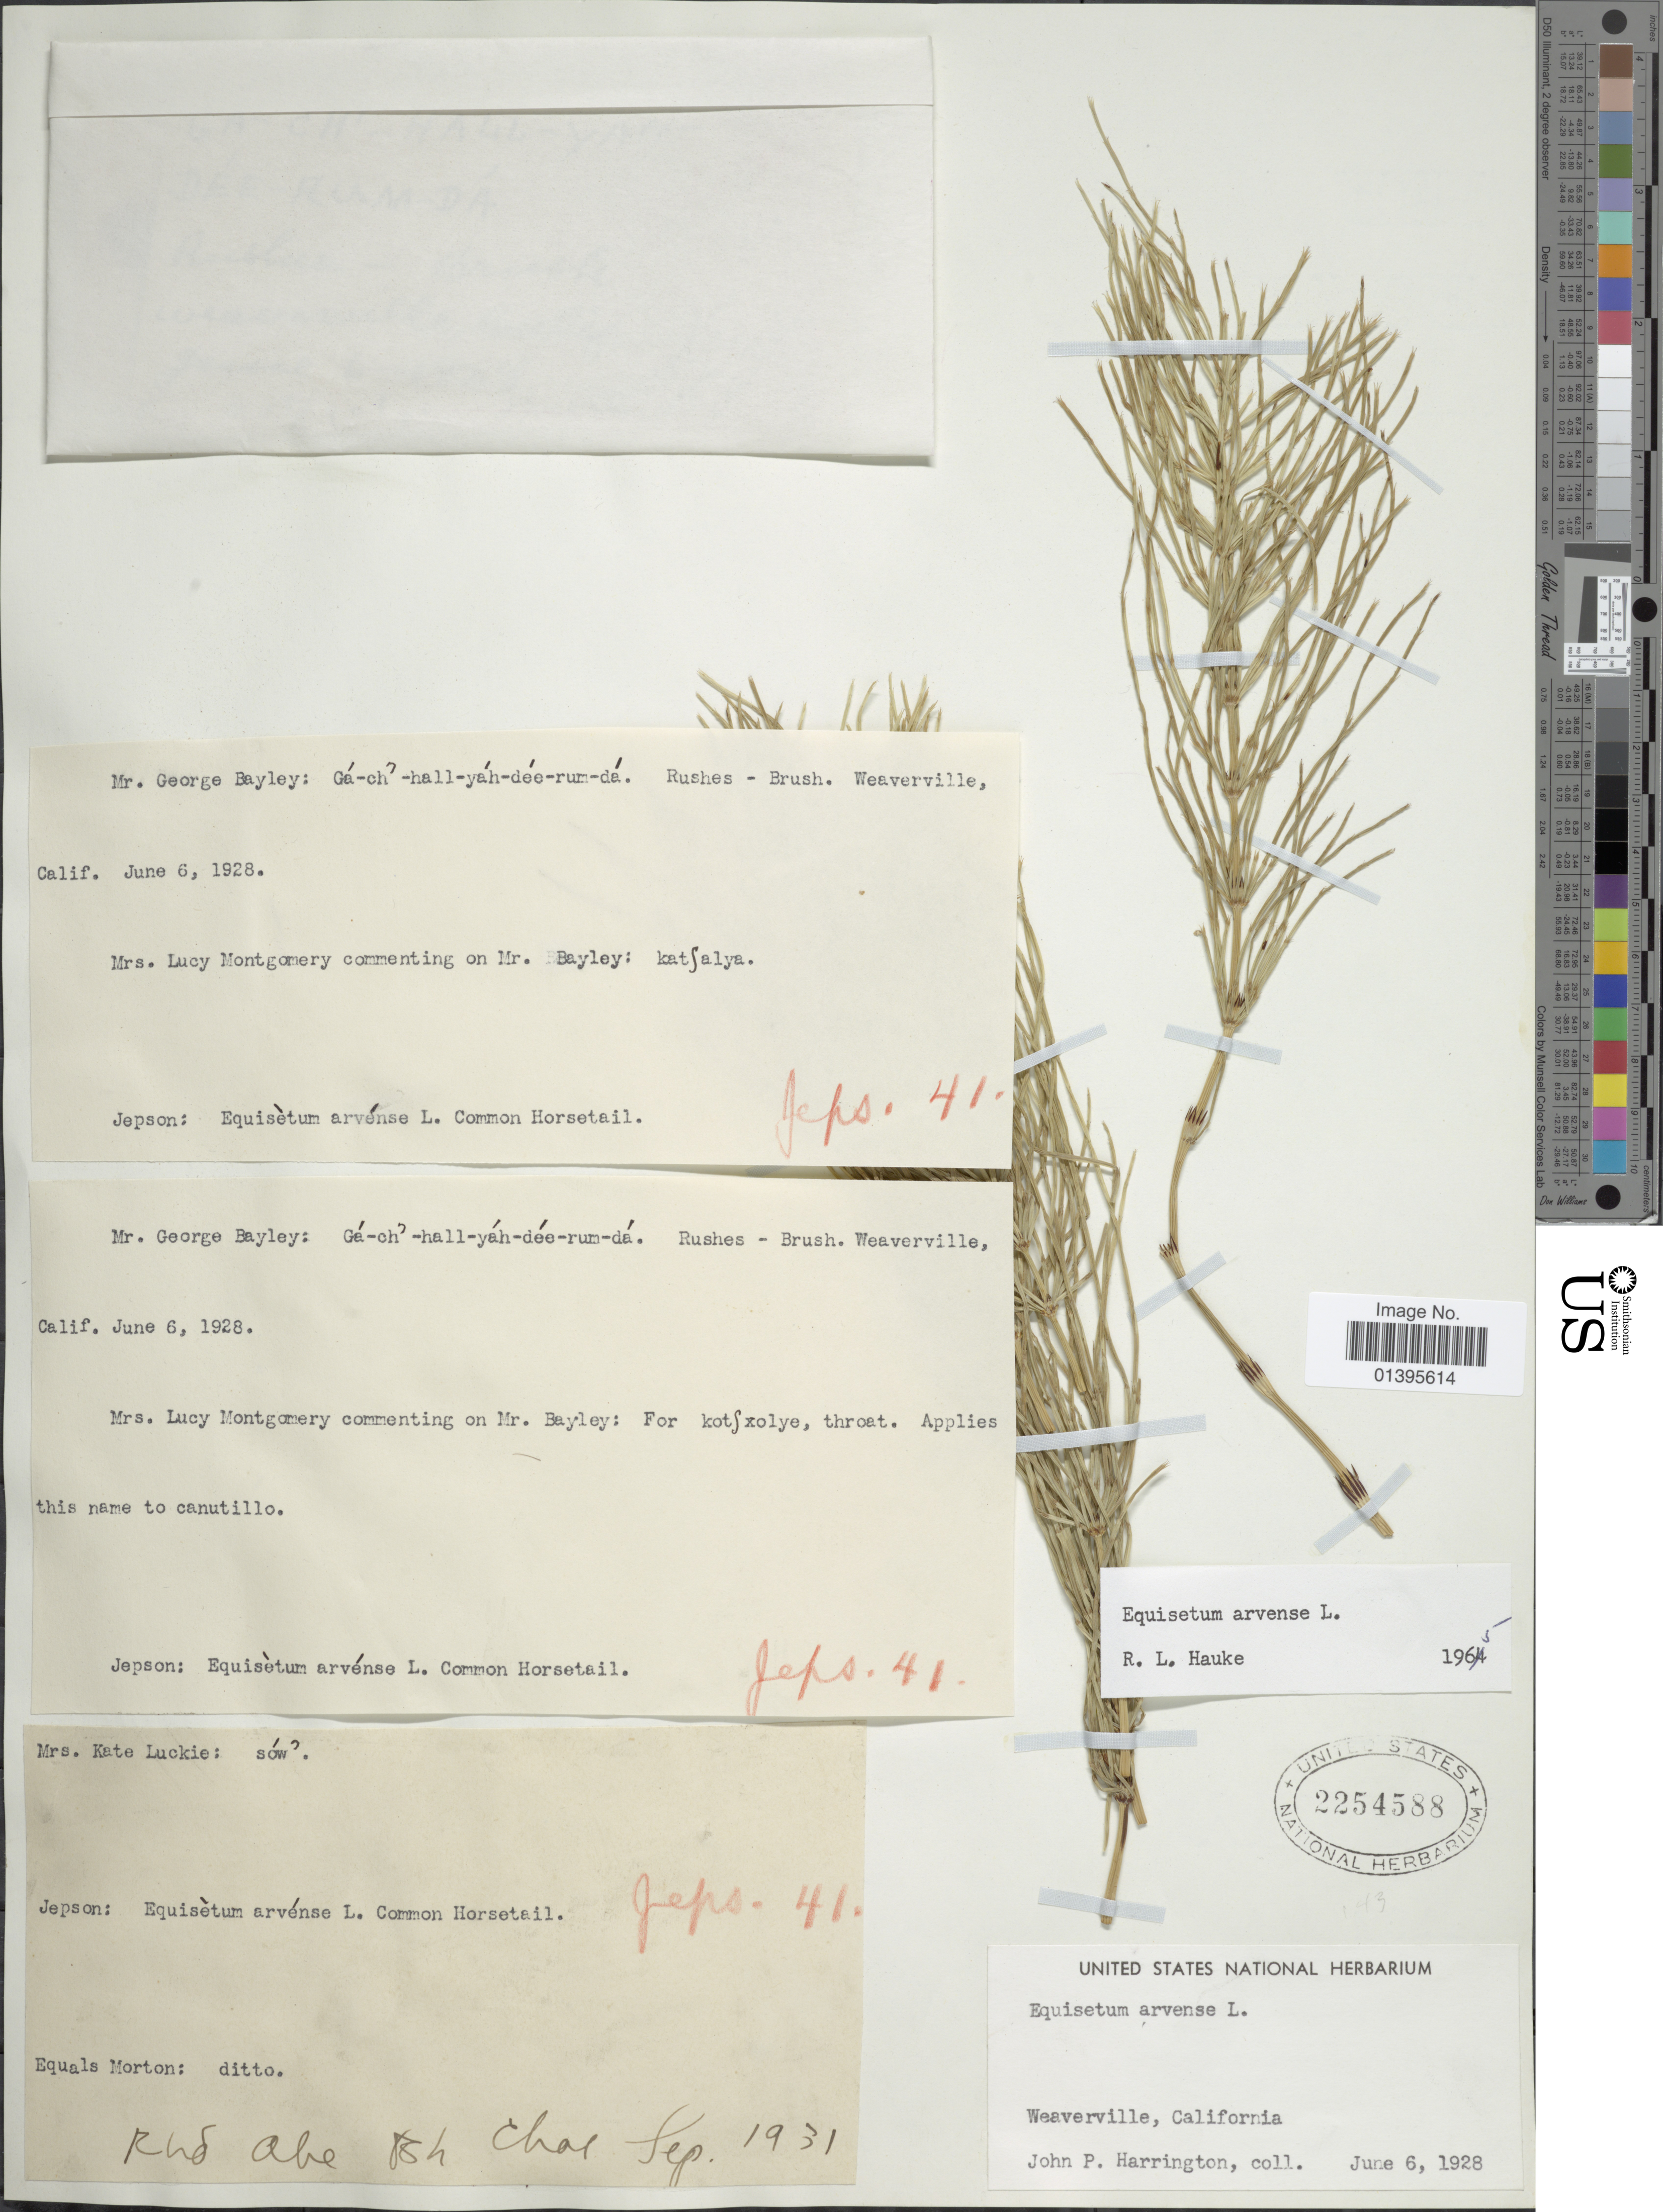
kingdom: Plantae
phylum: Tracheophyta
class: Polypodiopsida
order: Equisetales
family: Equisetaceae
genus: Equisetum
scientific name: Equisetum arvense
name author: L.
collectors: J. Harrington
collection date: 1928-06-06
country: United States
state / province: California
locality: Weaverville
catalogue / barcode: US 2254588